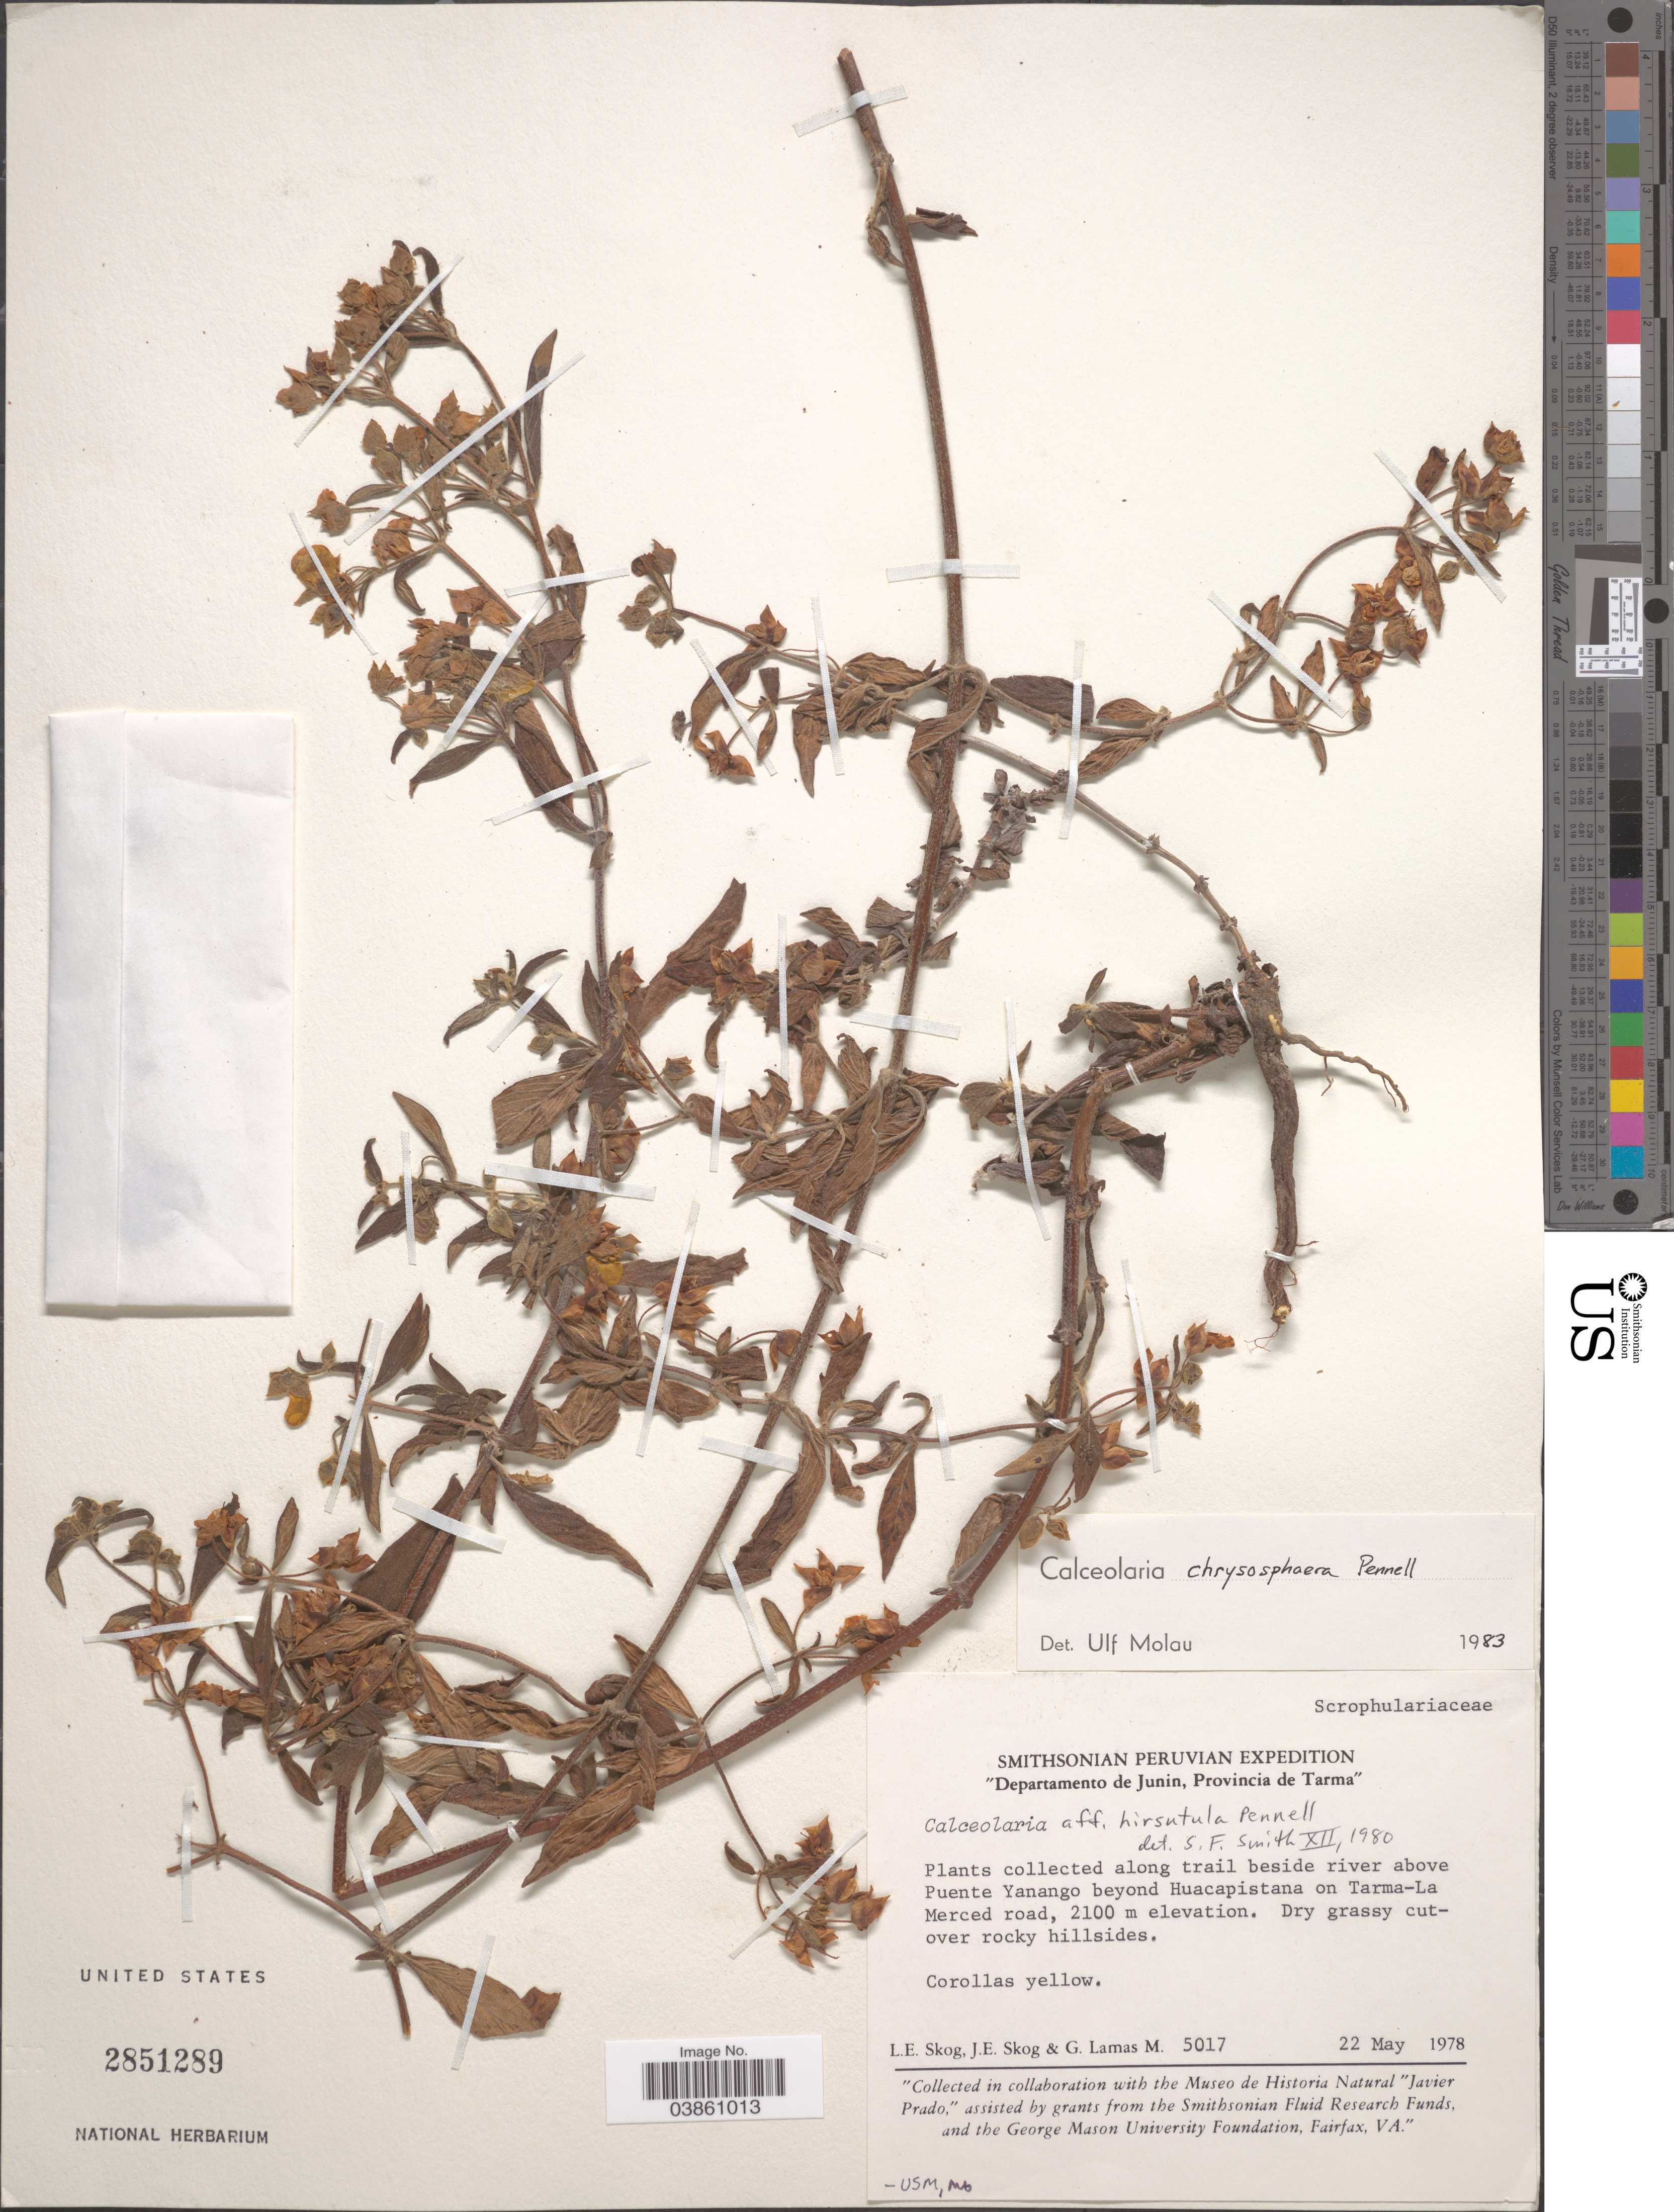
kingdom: Plantae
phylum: Tracheophyta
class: Magnoliopsida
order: Lamiales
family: Calceolariaceae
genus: Calceolaria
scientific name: Calceolaria chrysosphaera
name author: Pennell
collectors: L. E. Skog, J. E. Skog & G. Lamas M.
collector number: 5017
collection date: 1978-05-22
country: Peru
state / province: Junín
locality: Departamento de Junin, Provincia de Tarma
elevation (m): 2100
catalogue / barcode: US 2851289